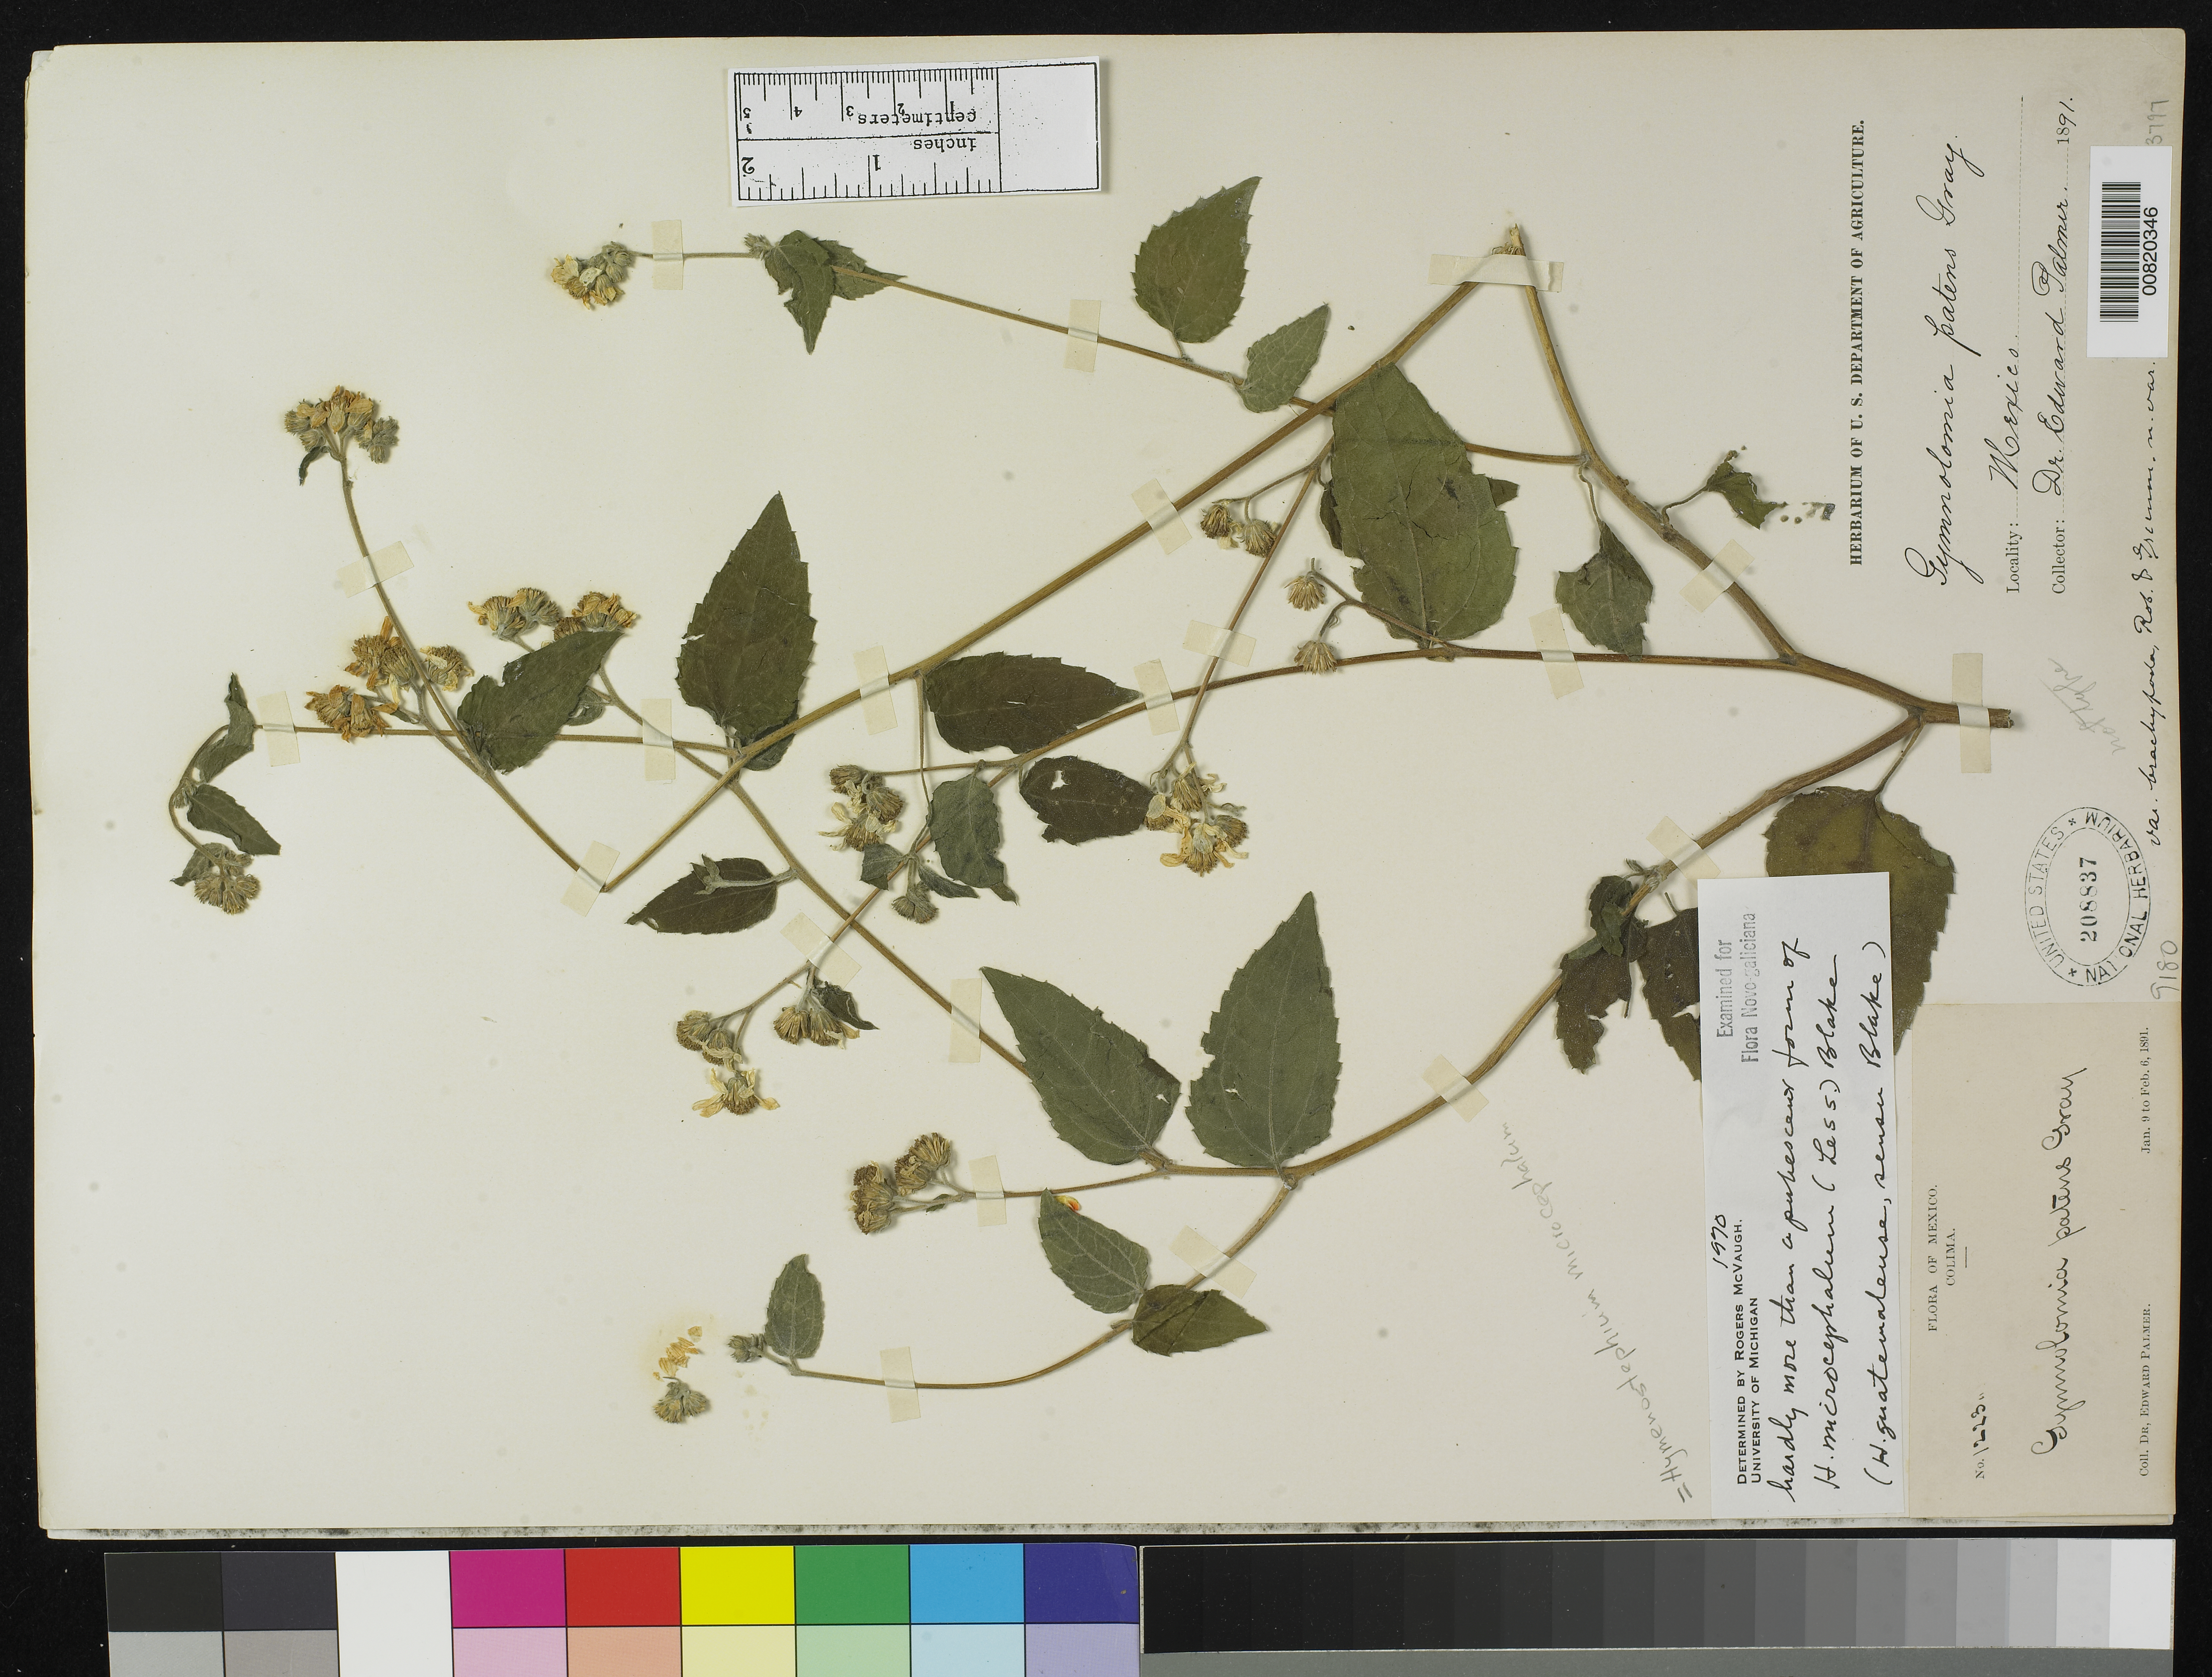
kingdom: Plantae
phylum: Tracheophyta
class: Magnoliopsida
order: Asterales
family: Asteraceae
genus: Gymnolomia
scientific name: Gymnolomia patens var. brachypoda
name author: B.L. Rob. & Greenm.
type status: Isosyntype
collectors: E. Palmer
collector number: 1223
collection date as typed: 09 Jan 1891 to 06 Feb 1891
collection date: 1891-01-09/1891-02-06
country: Mexico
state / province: Colima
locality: Colima.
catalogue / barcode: US 208837